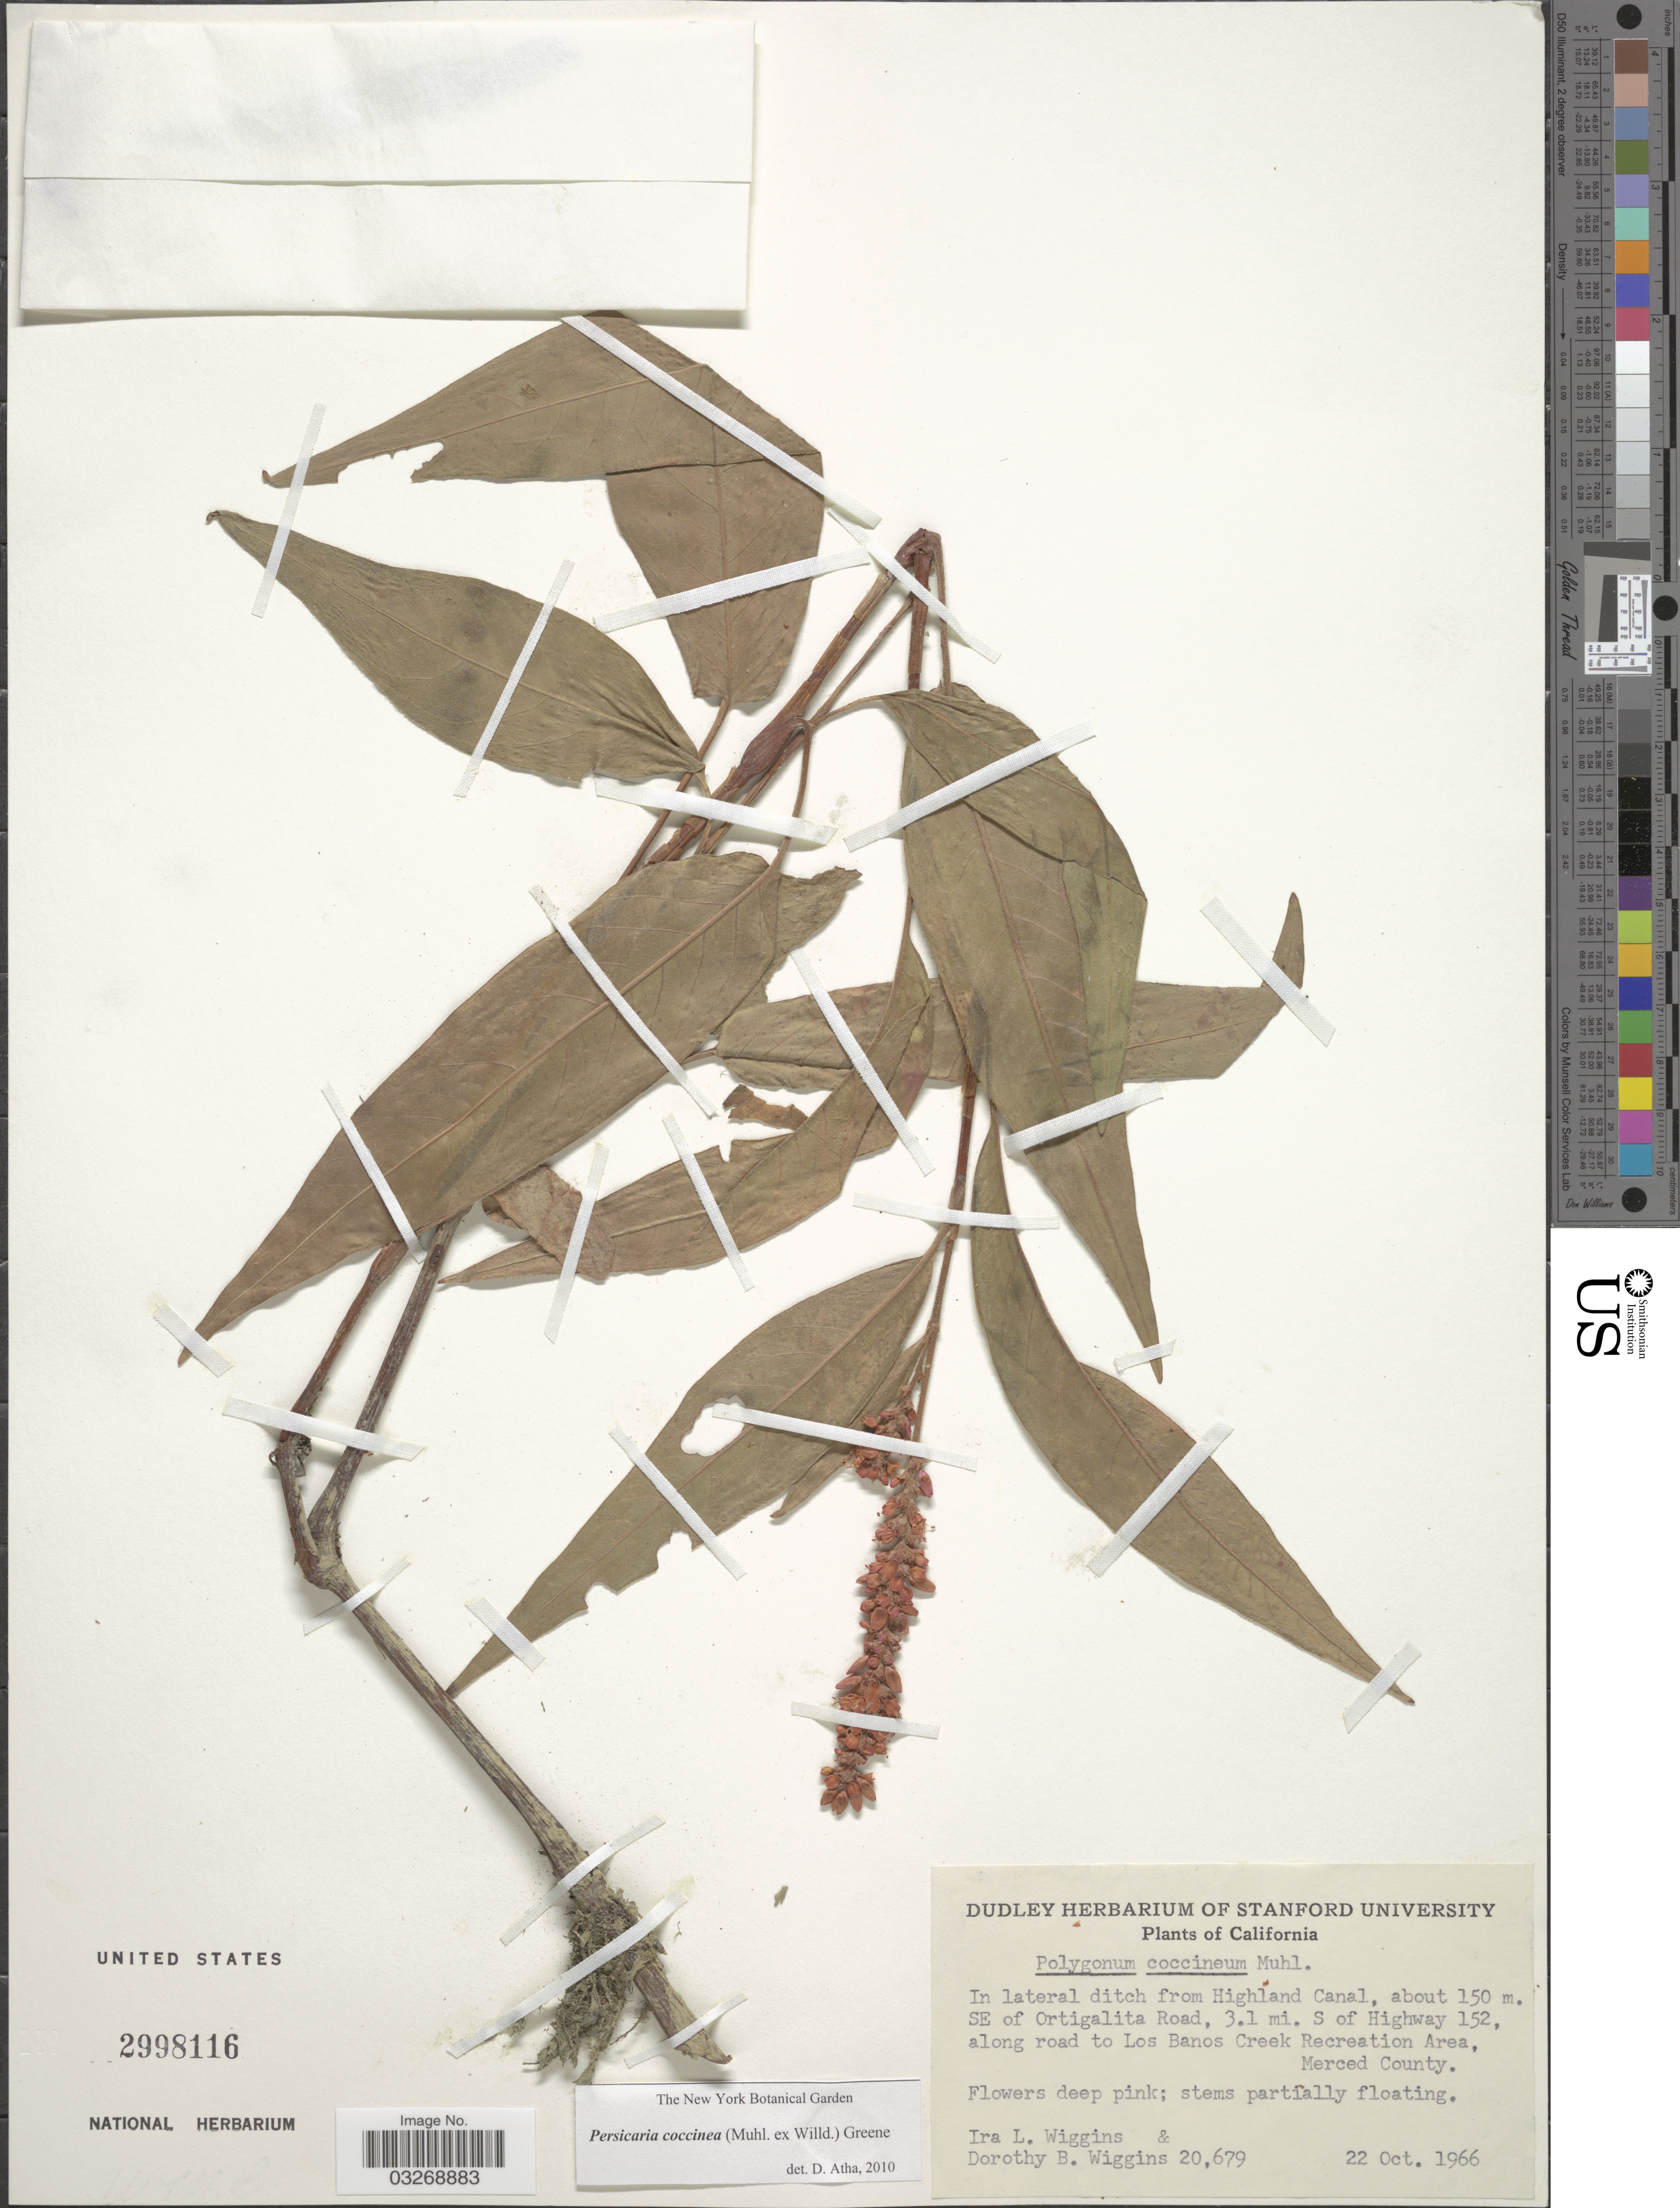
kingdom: Plantae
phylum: Tracheophyta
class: Magnoliopsida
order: Caryophyllales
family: Polygonaceae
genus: Persicaria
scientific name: Persicaria coccinea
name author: (Muhl. ex Willd.) Greene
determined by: Atha, D. E.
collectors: I. L. Wiggins & D. B. Wiggins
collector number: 20679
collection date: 1966-10-22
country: United States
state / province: California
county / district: Merced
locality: In lateral ditch from Highland Canal. SE of Ortigalita Road, 3.1 mi. S of Highway 152, along road to Los Banos Creek Recreation Area, Merced County.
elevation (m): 150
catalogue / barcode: US 2998116